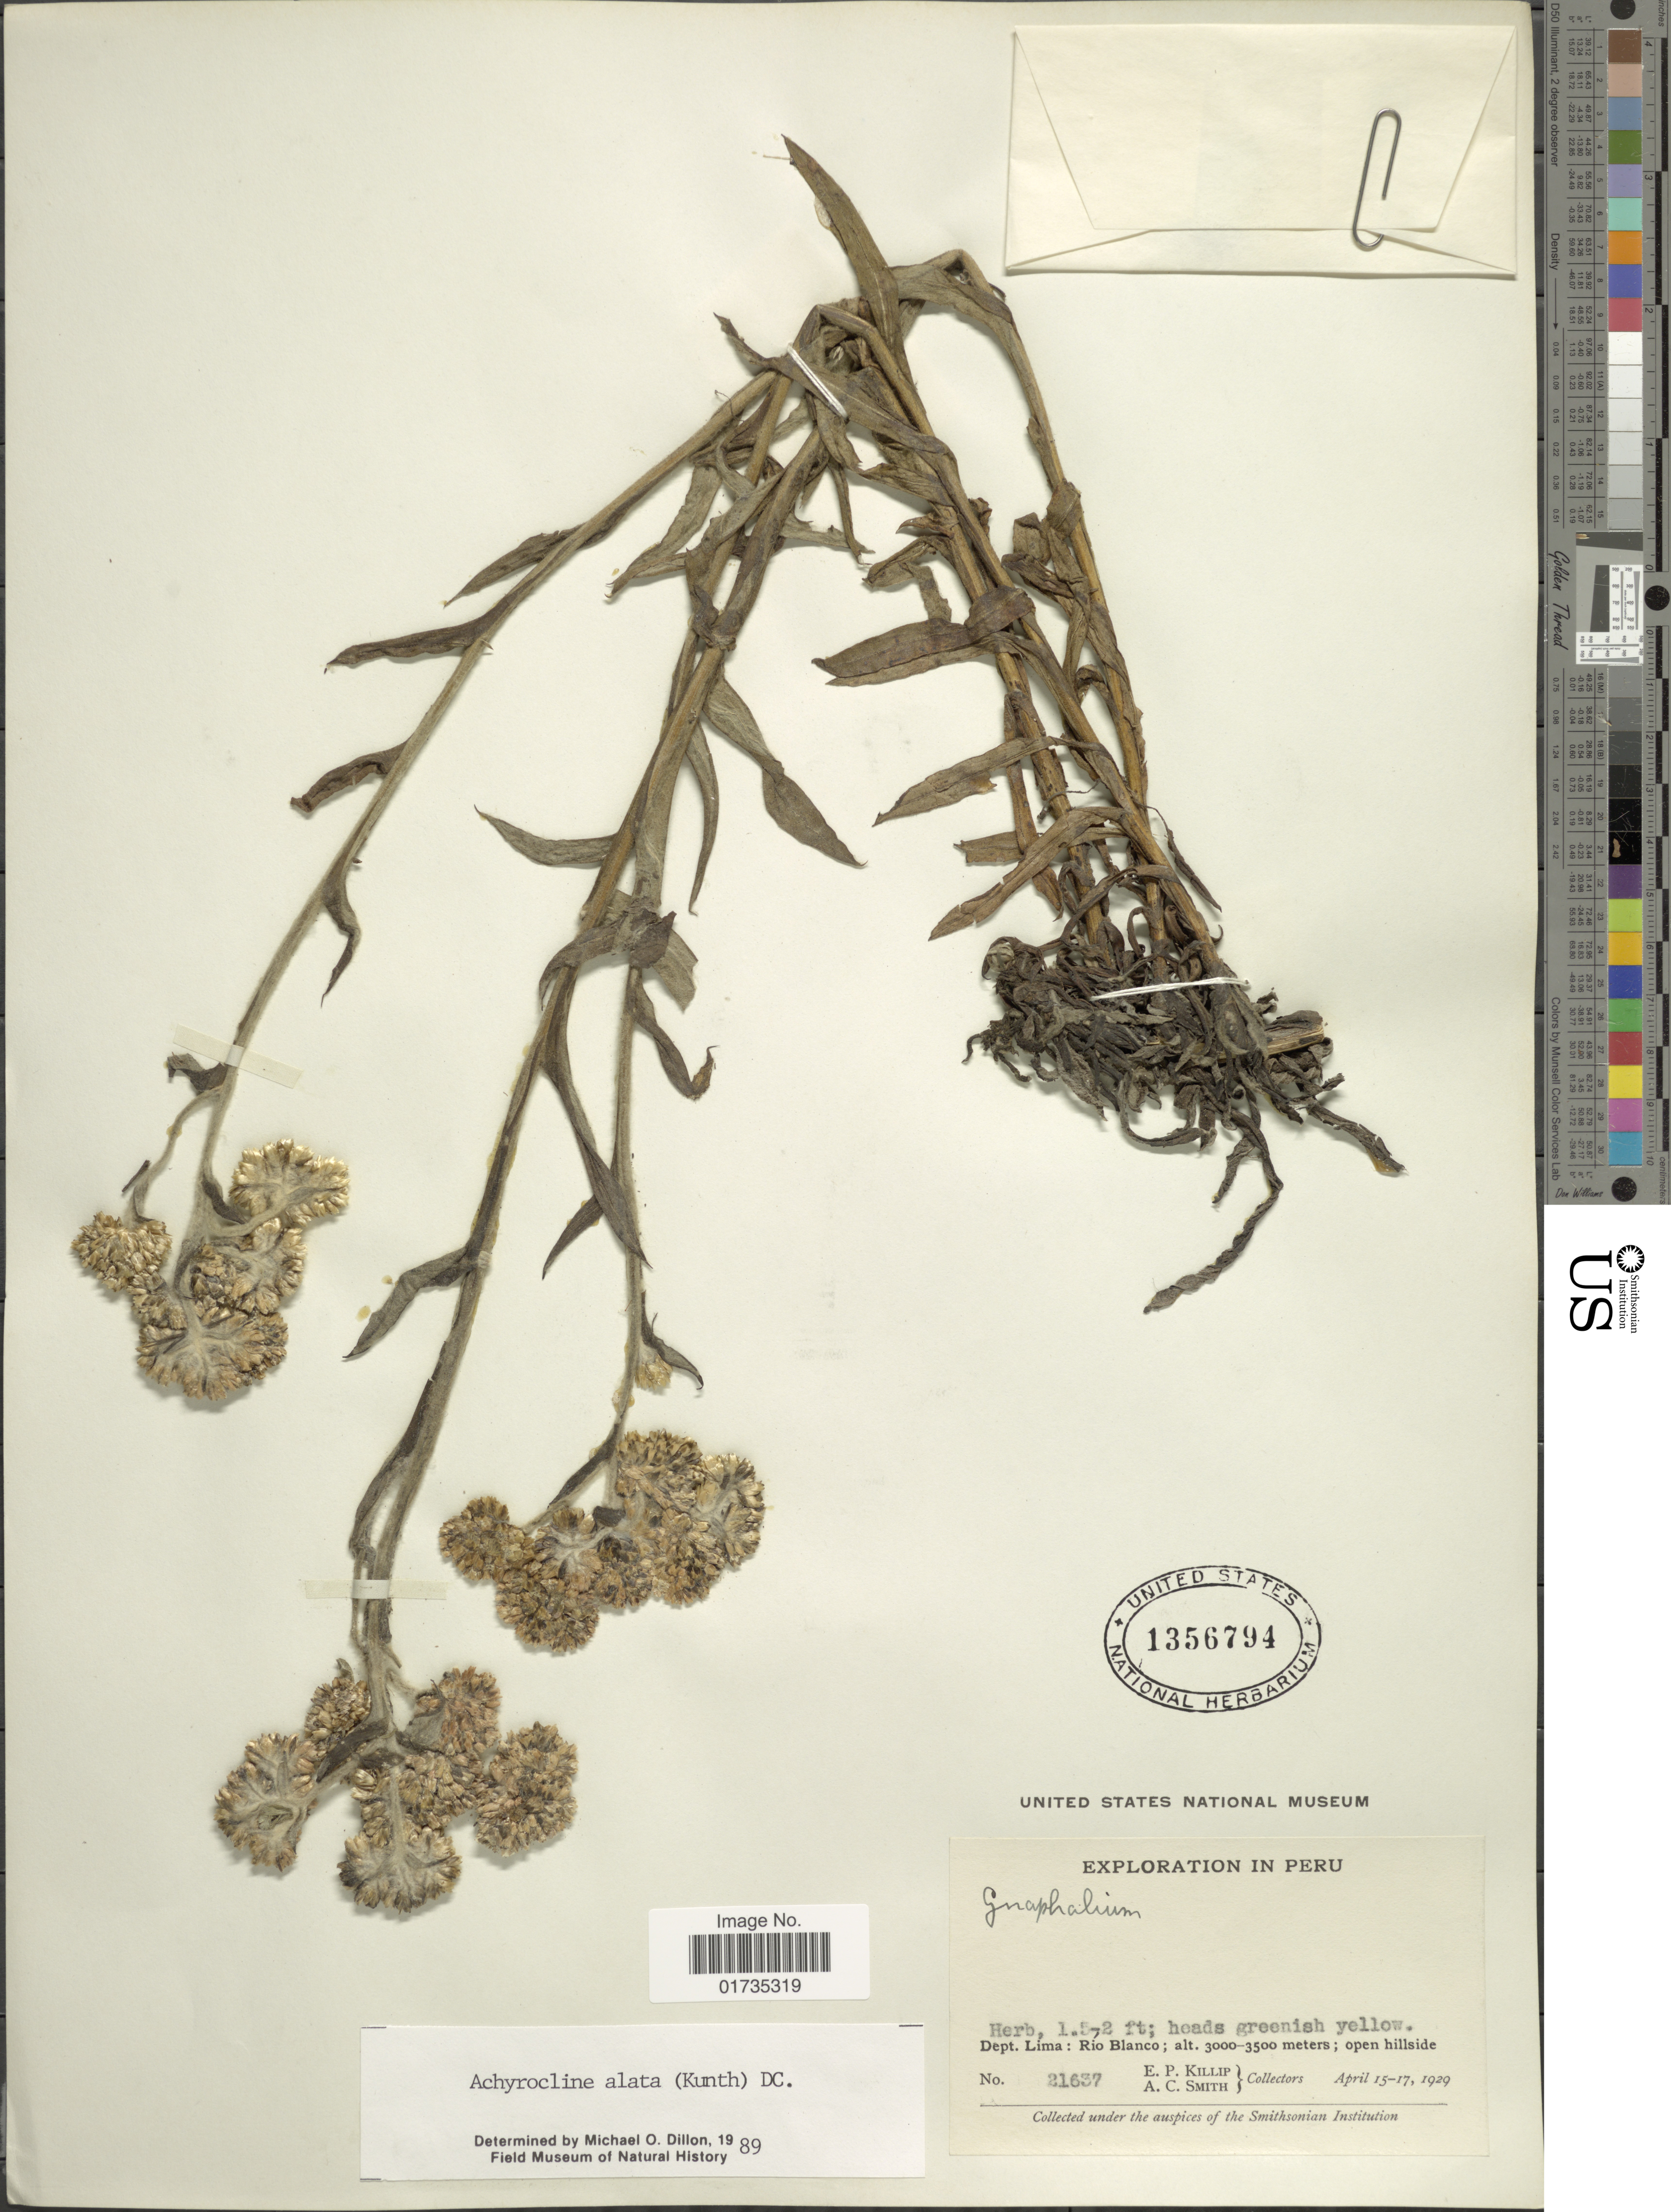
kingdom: Plantae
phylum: Tracheophyta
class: Magnoliopsida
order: Asterales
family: Asteraceae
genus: Achyrocline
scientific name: Achyrocline alata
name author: (Kunth) DC.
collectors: E. P. Killip & A. C. Smith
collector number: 21637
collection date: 1929-02-15/1929-04-17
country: Peru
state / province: Lima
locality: Dept. Lima: Rio Blanco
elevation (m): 3000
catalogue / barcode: US 1356794